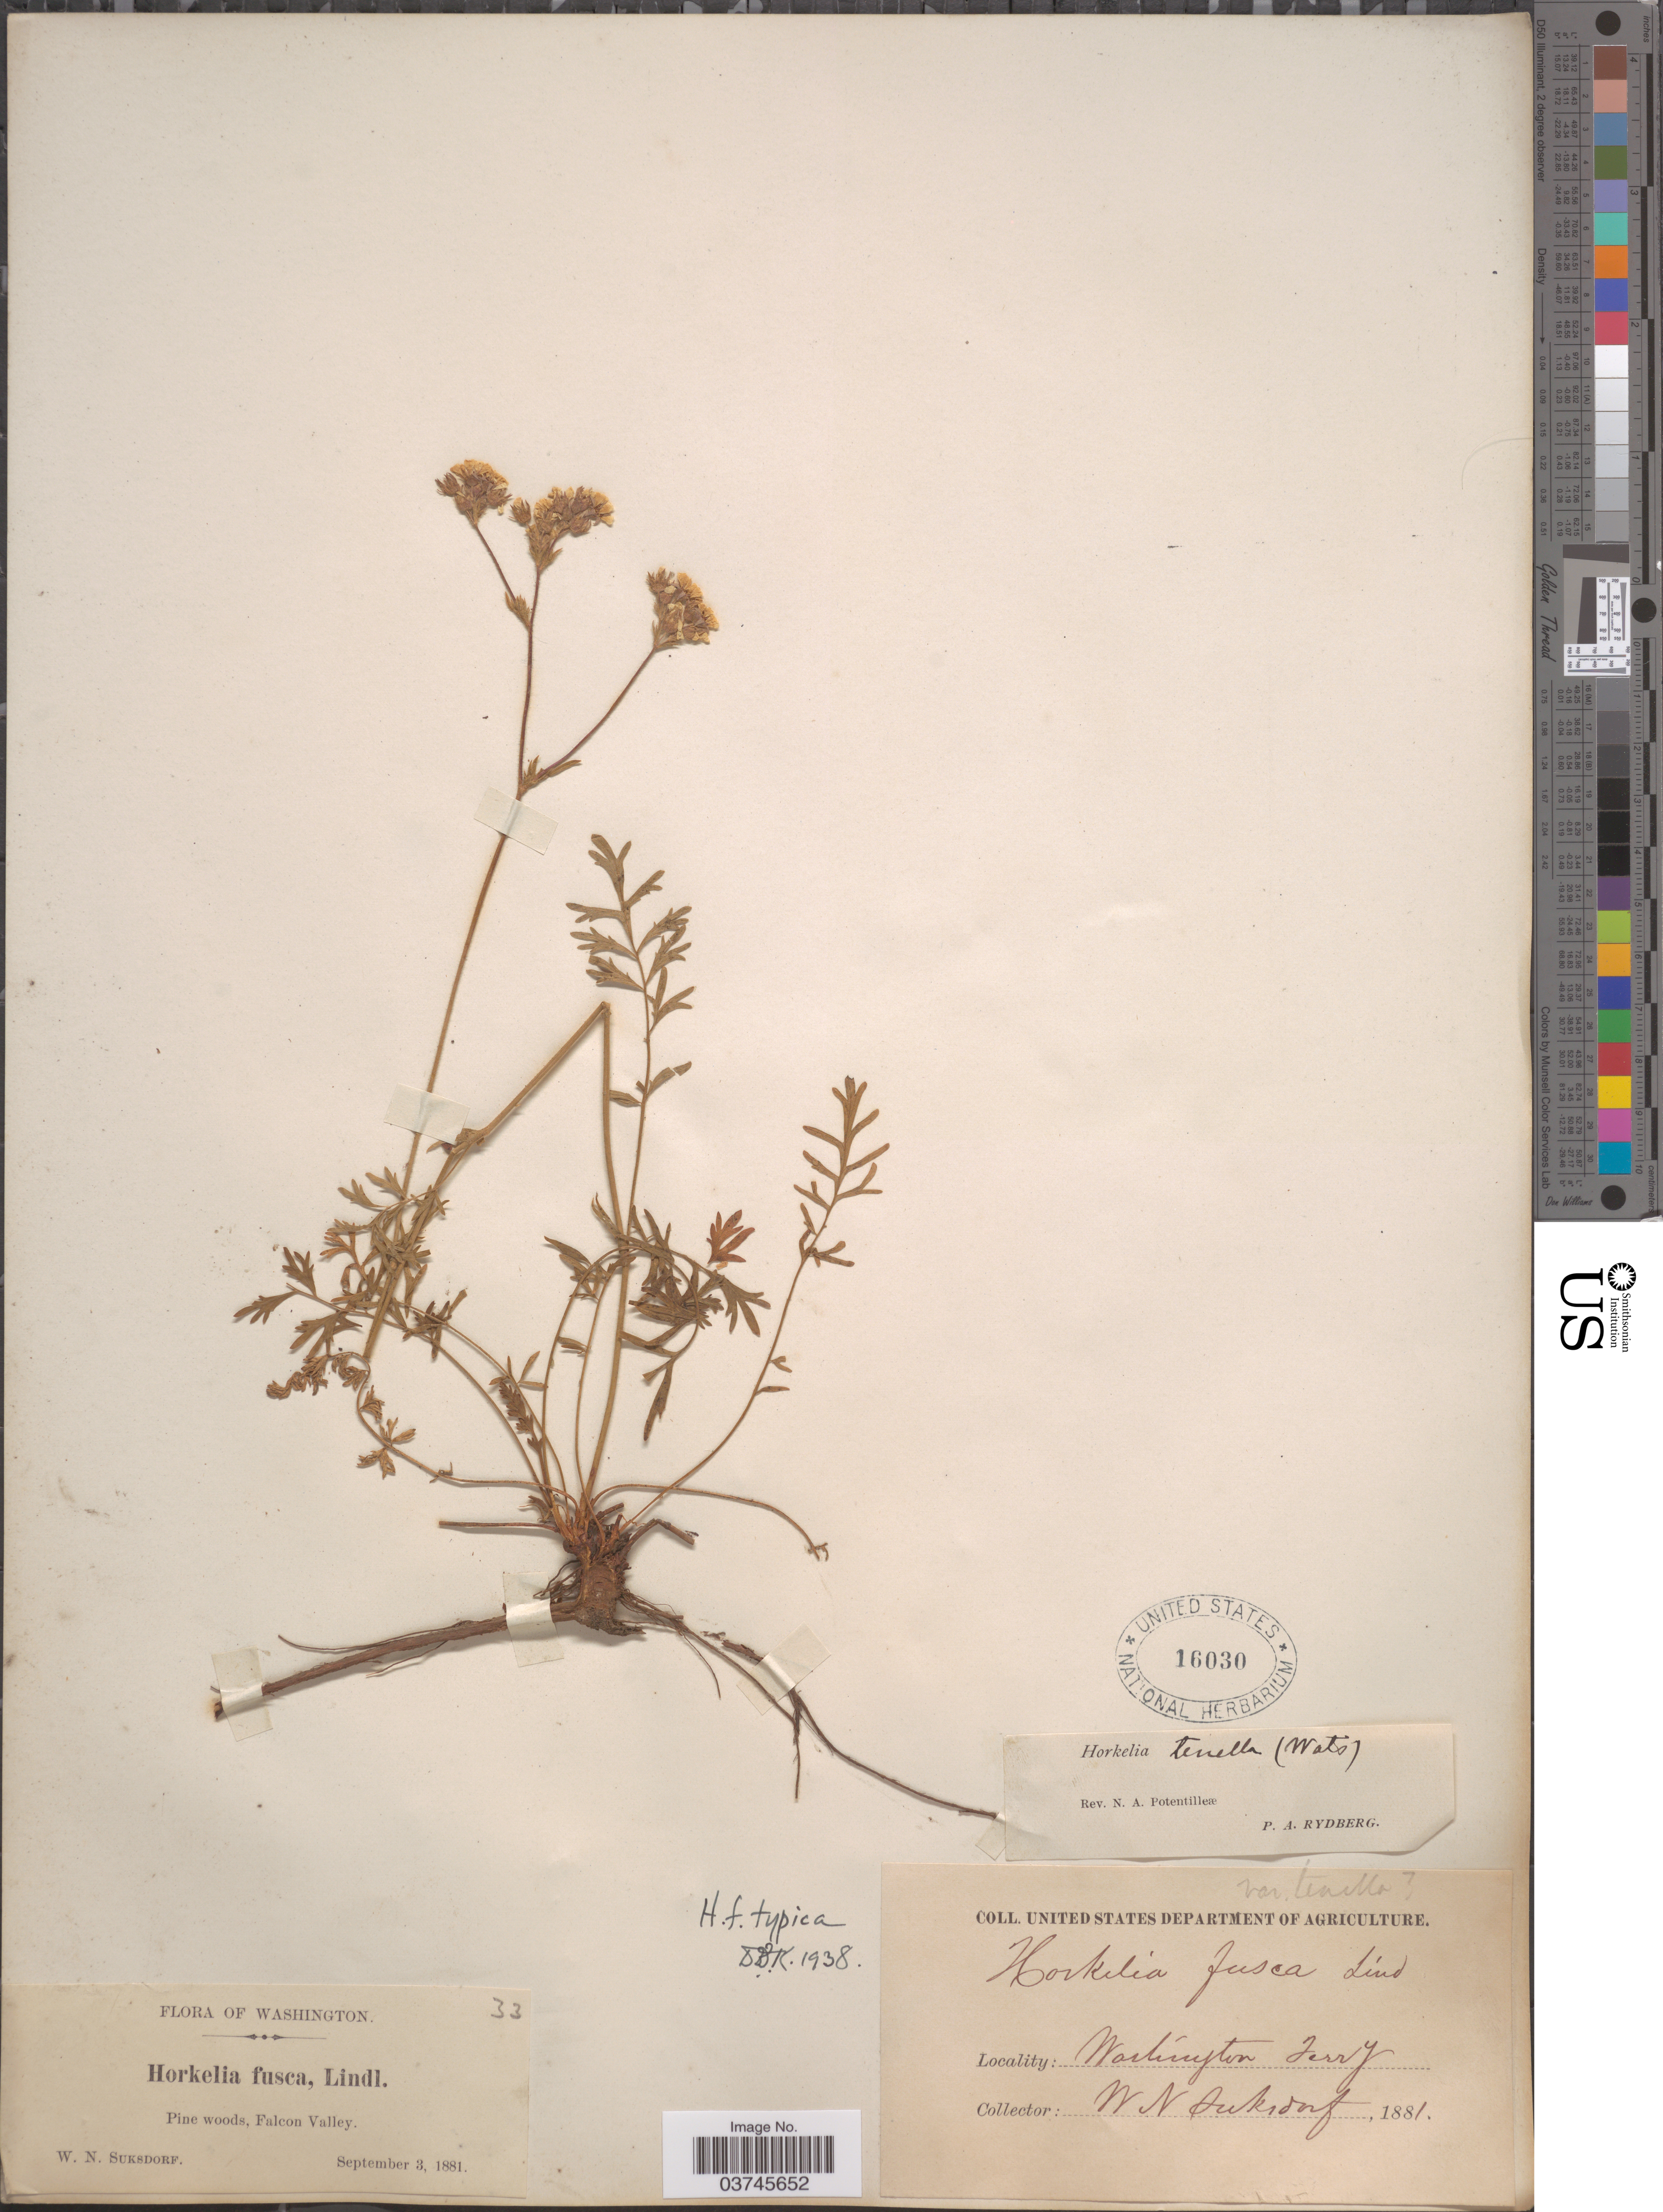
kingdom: Plantae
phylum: Tracheophyta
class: Magnoliopsida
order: Rosales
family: Rosaceae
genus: Potentilla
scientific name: Potentilla douglasii var. douglasii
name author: Greene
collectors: W. N. Suksdorf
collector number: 33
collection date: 1881-09-03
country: United States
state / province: Washington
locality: Washington Terr J. Falcon Valley.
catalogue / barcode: US 16030